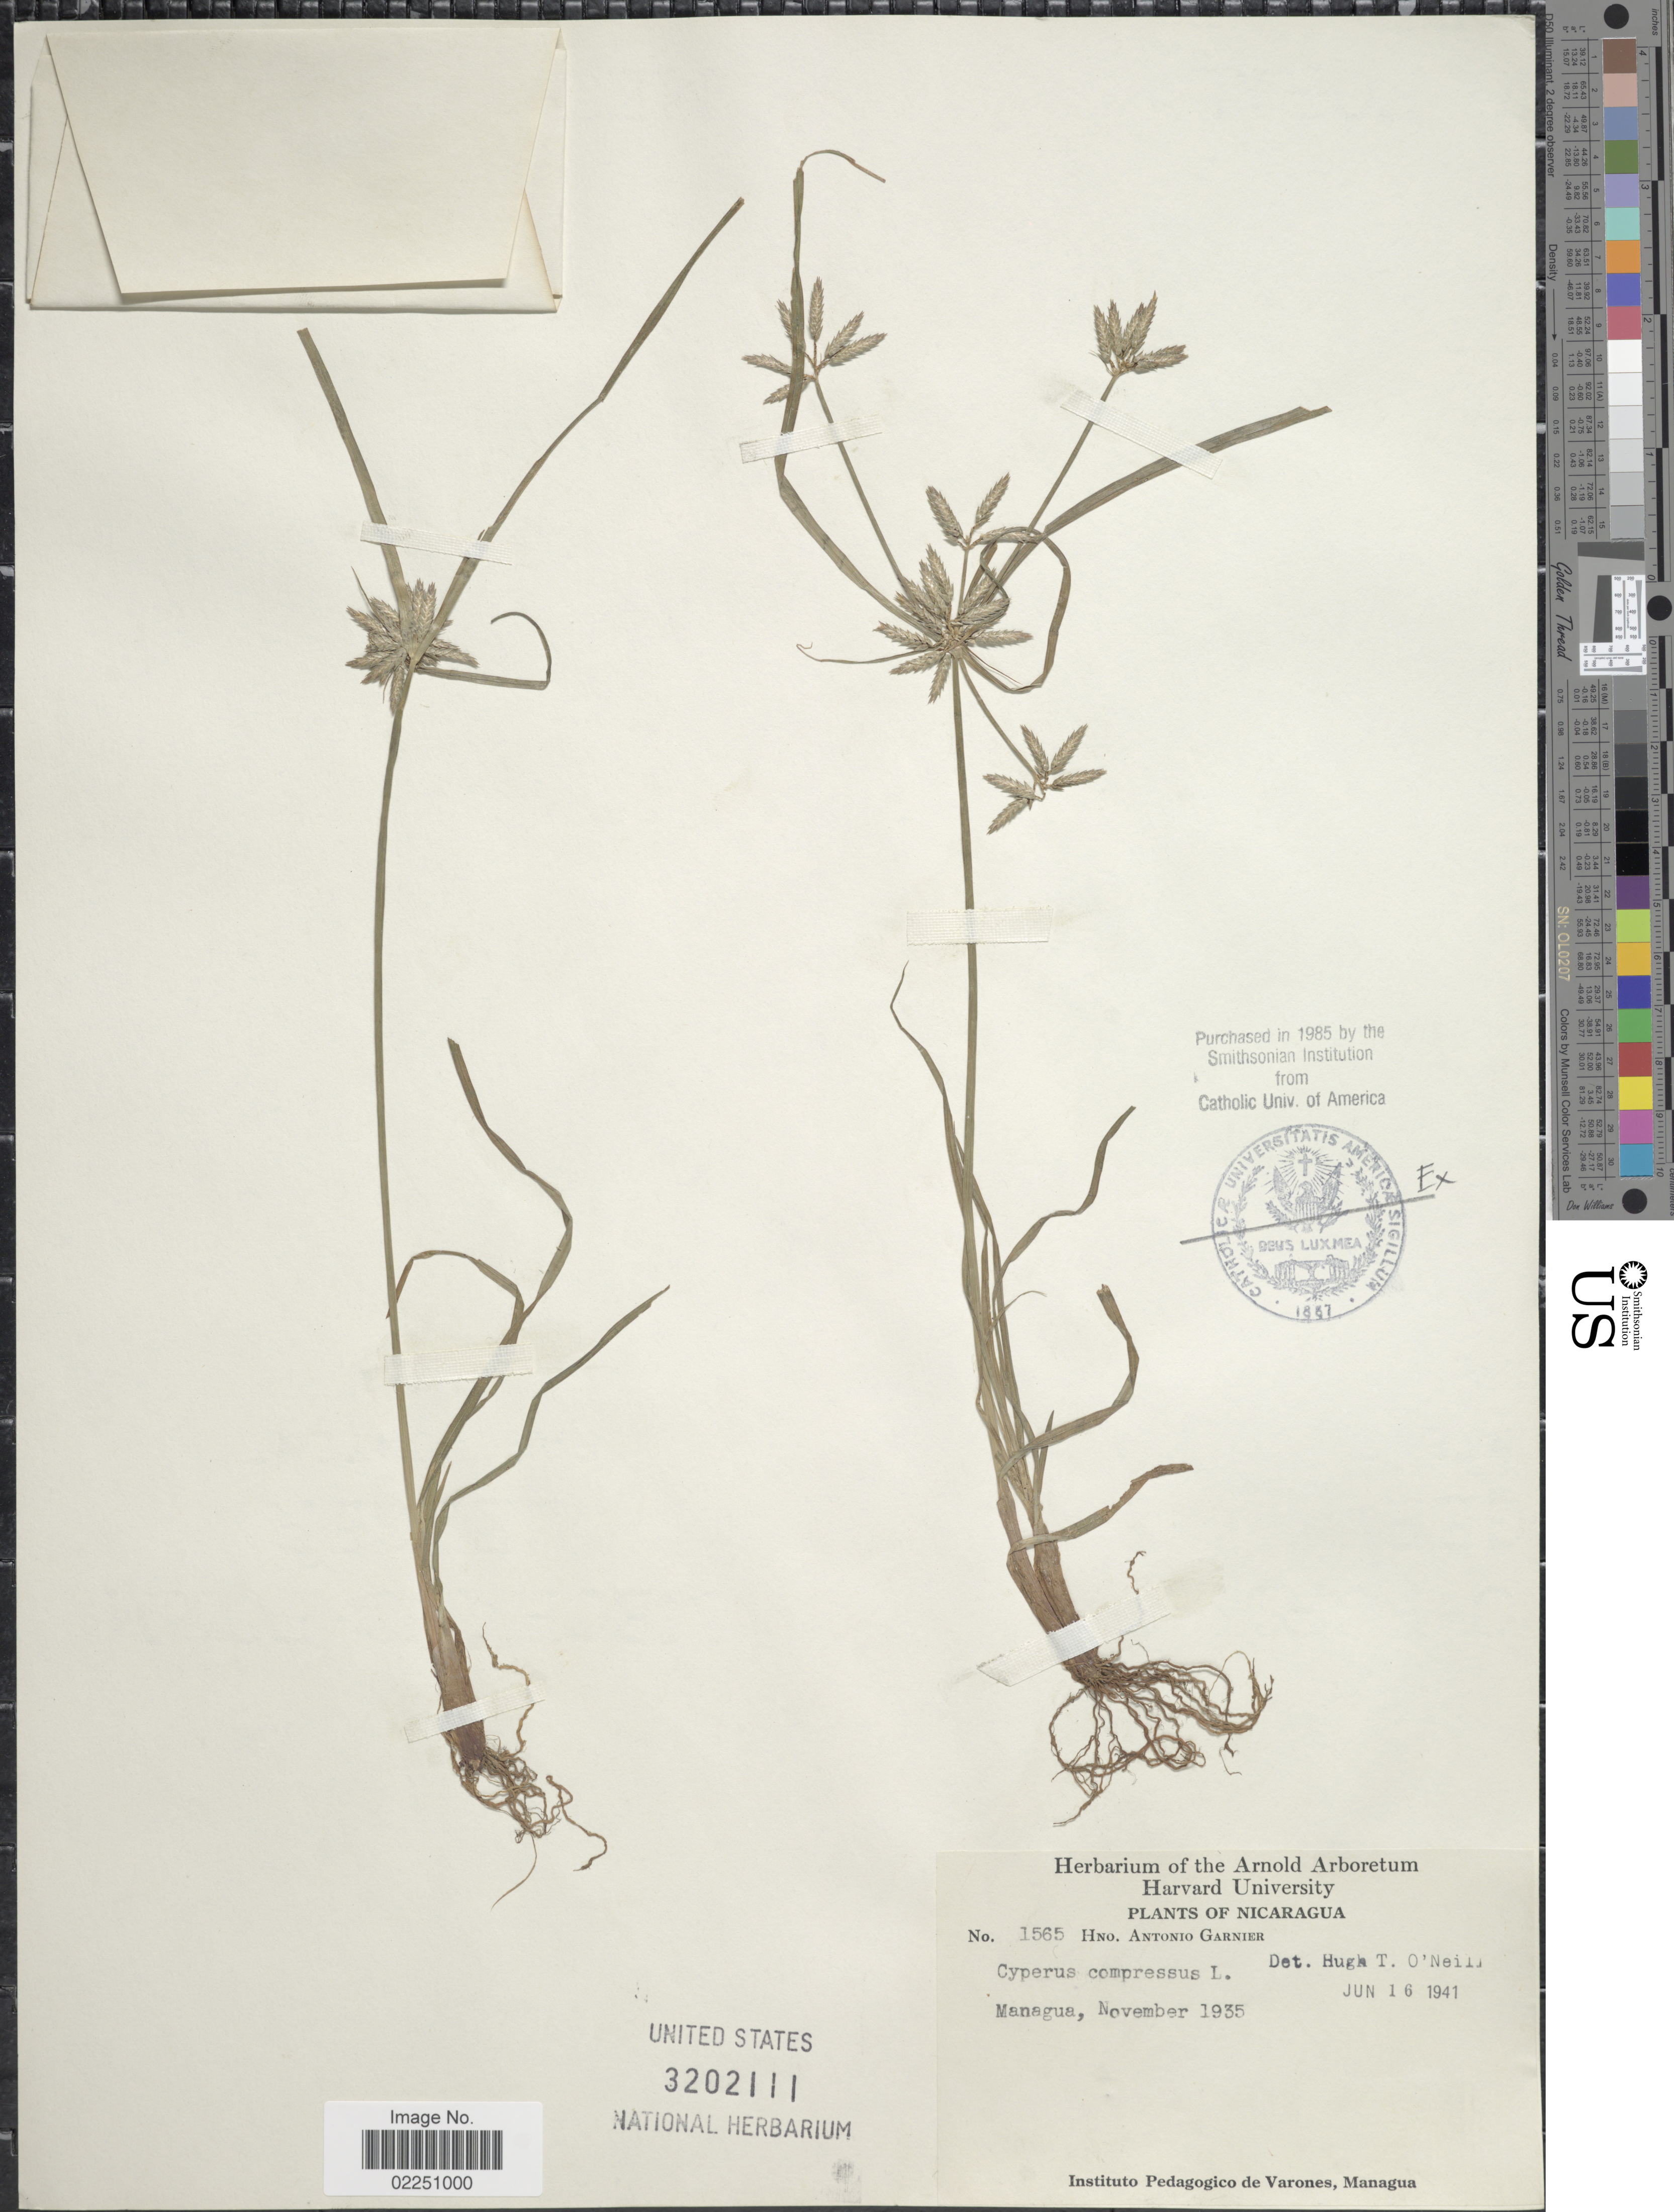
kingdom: Plantae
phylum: Tracheophyta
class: Liliopsida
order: Poales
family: Cyperaceae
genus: Cyperus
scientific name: Cyperus compressus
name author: L.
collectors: Bro. A. Garnier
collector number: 1565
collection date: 1935-11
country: Nicaragua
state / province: Managua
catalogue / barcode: US 3202111